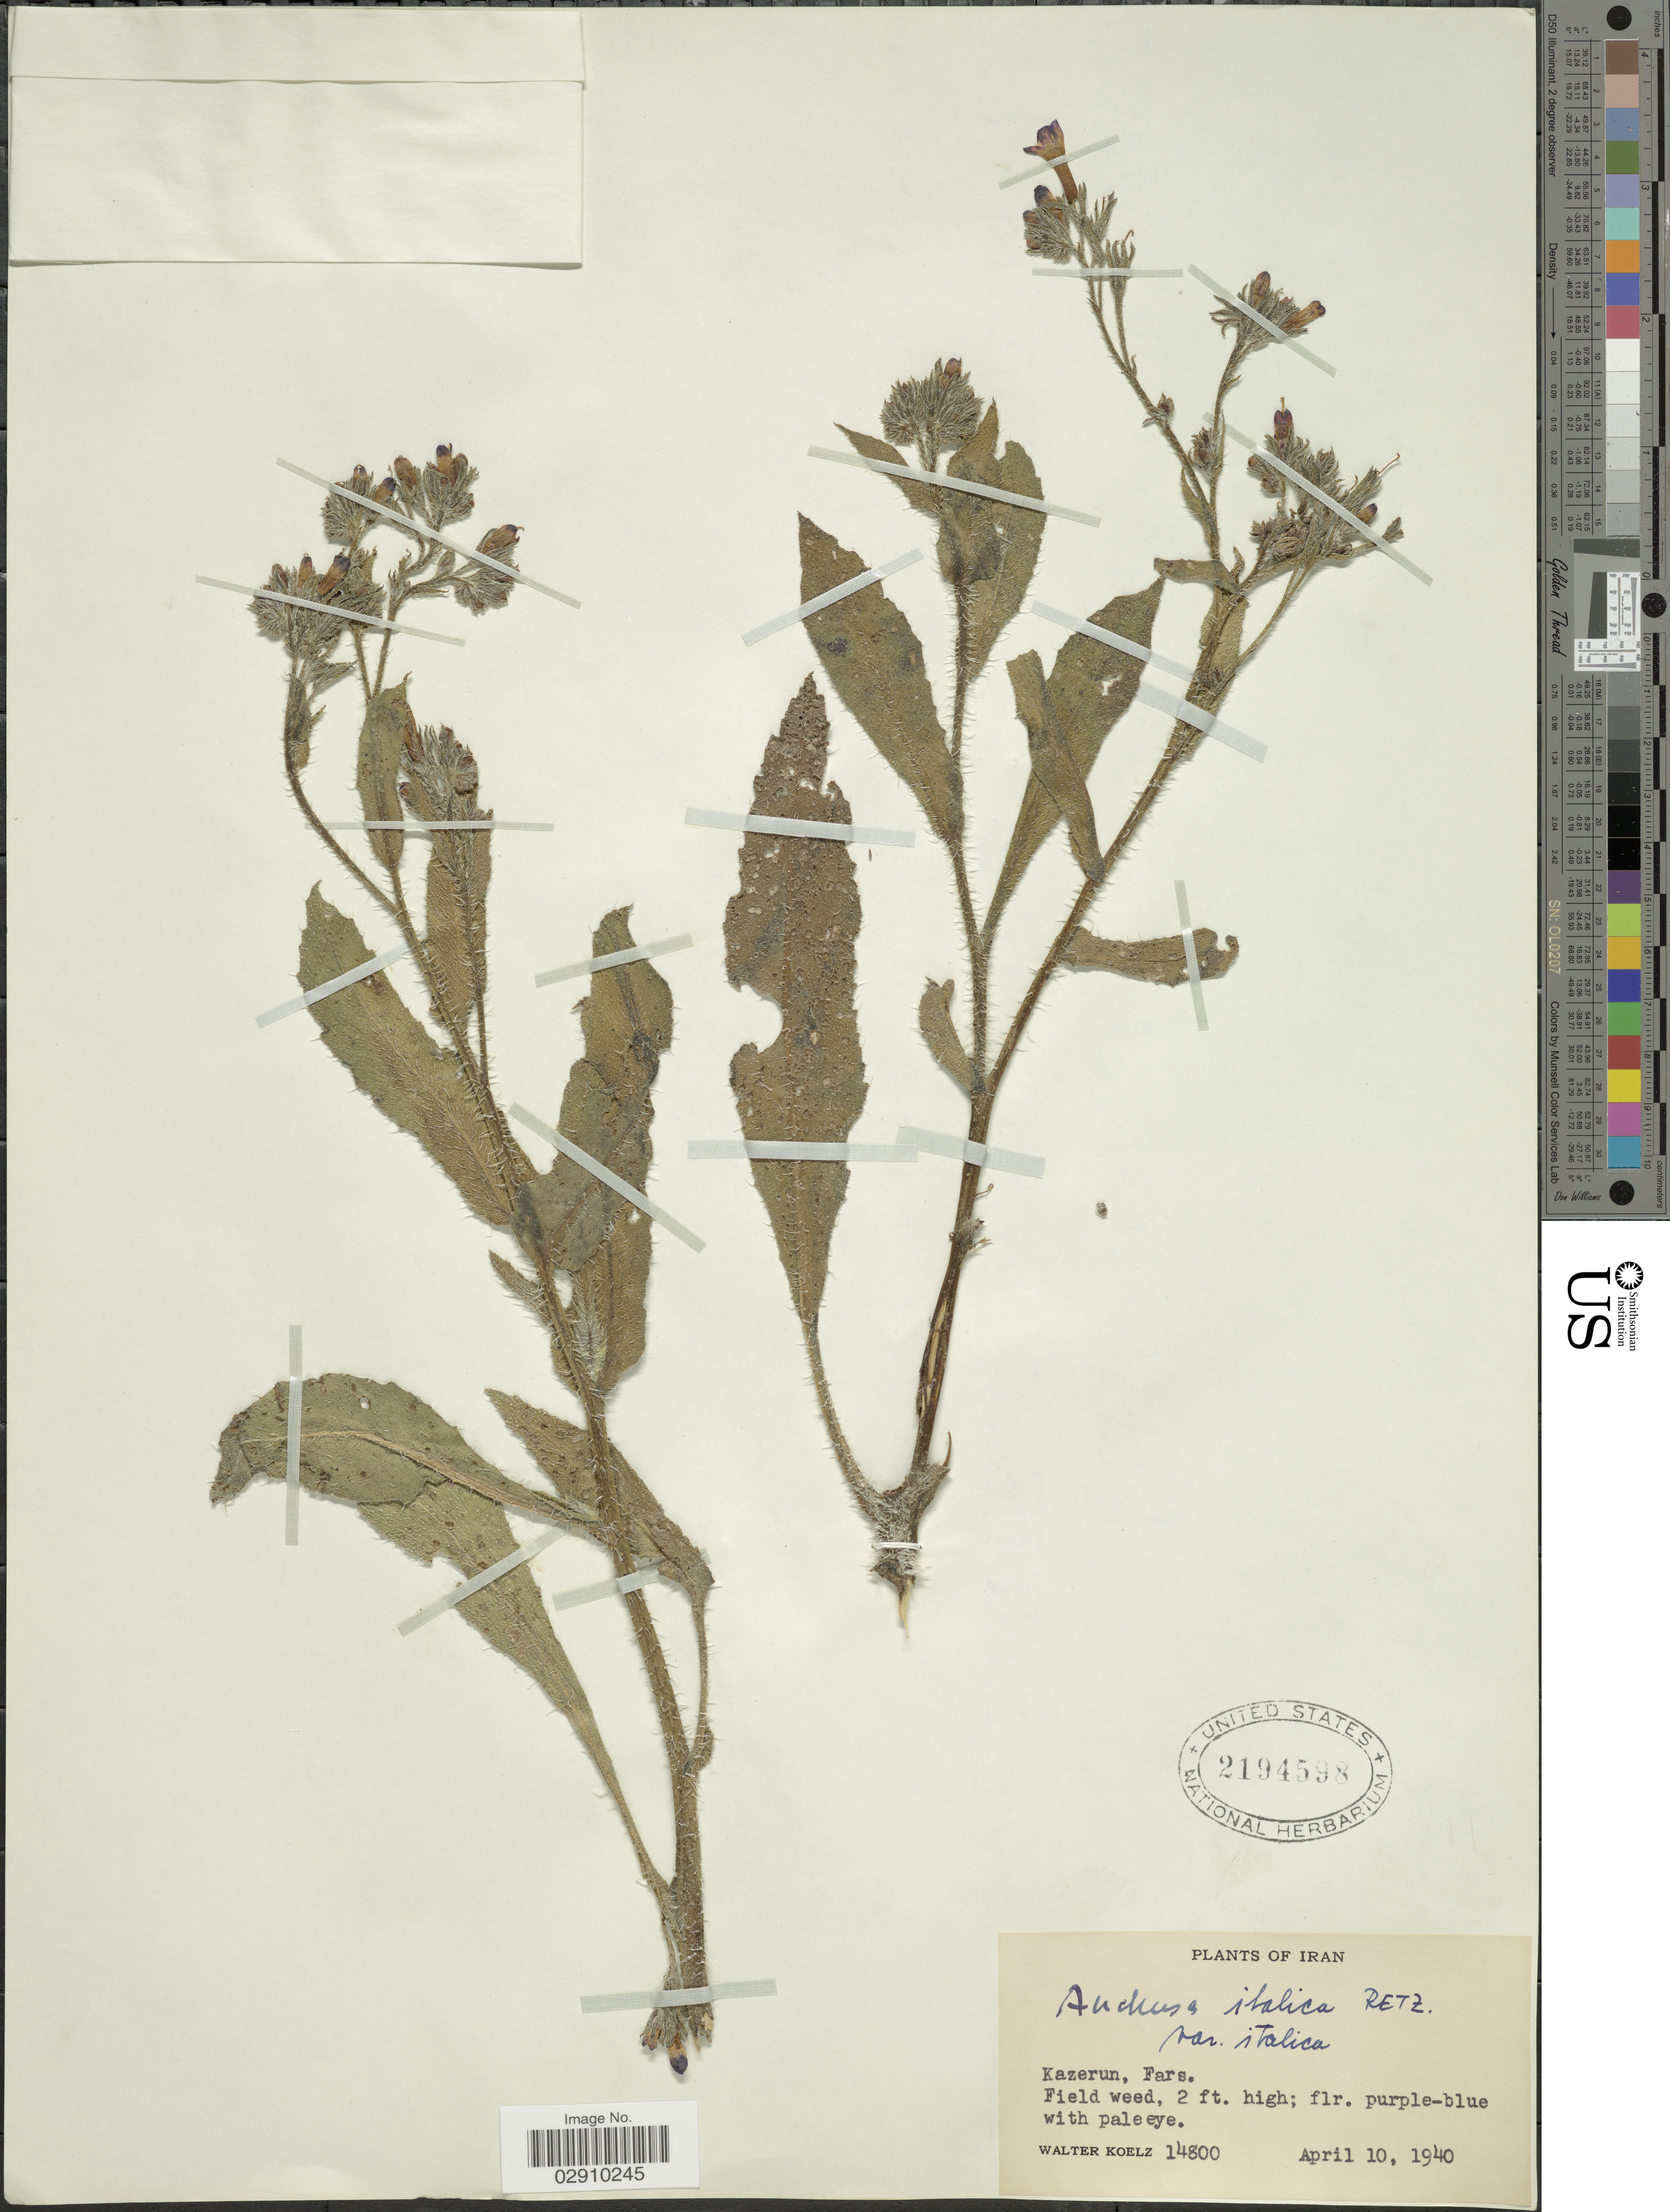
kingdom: Plantae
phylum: Tracheophyta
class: Magnoliopsida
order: Boraginales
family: Boraginaceae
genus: Anchusa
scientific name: Anchusa italica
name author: Retz.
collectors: W. N. Koelz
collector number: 14800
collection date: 1940-04-10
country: Iran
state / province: Fars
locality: Kazerun, Fars.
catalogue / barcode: US 2194598